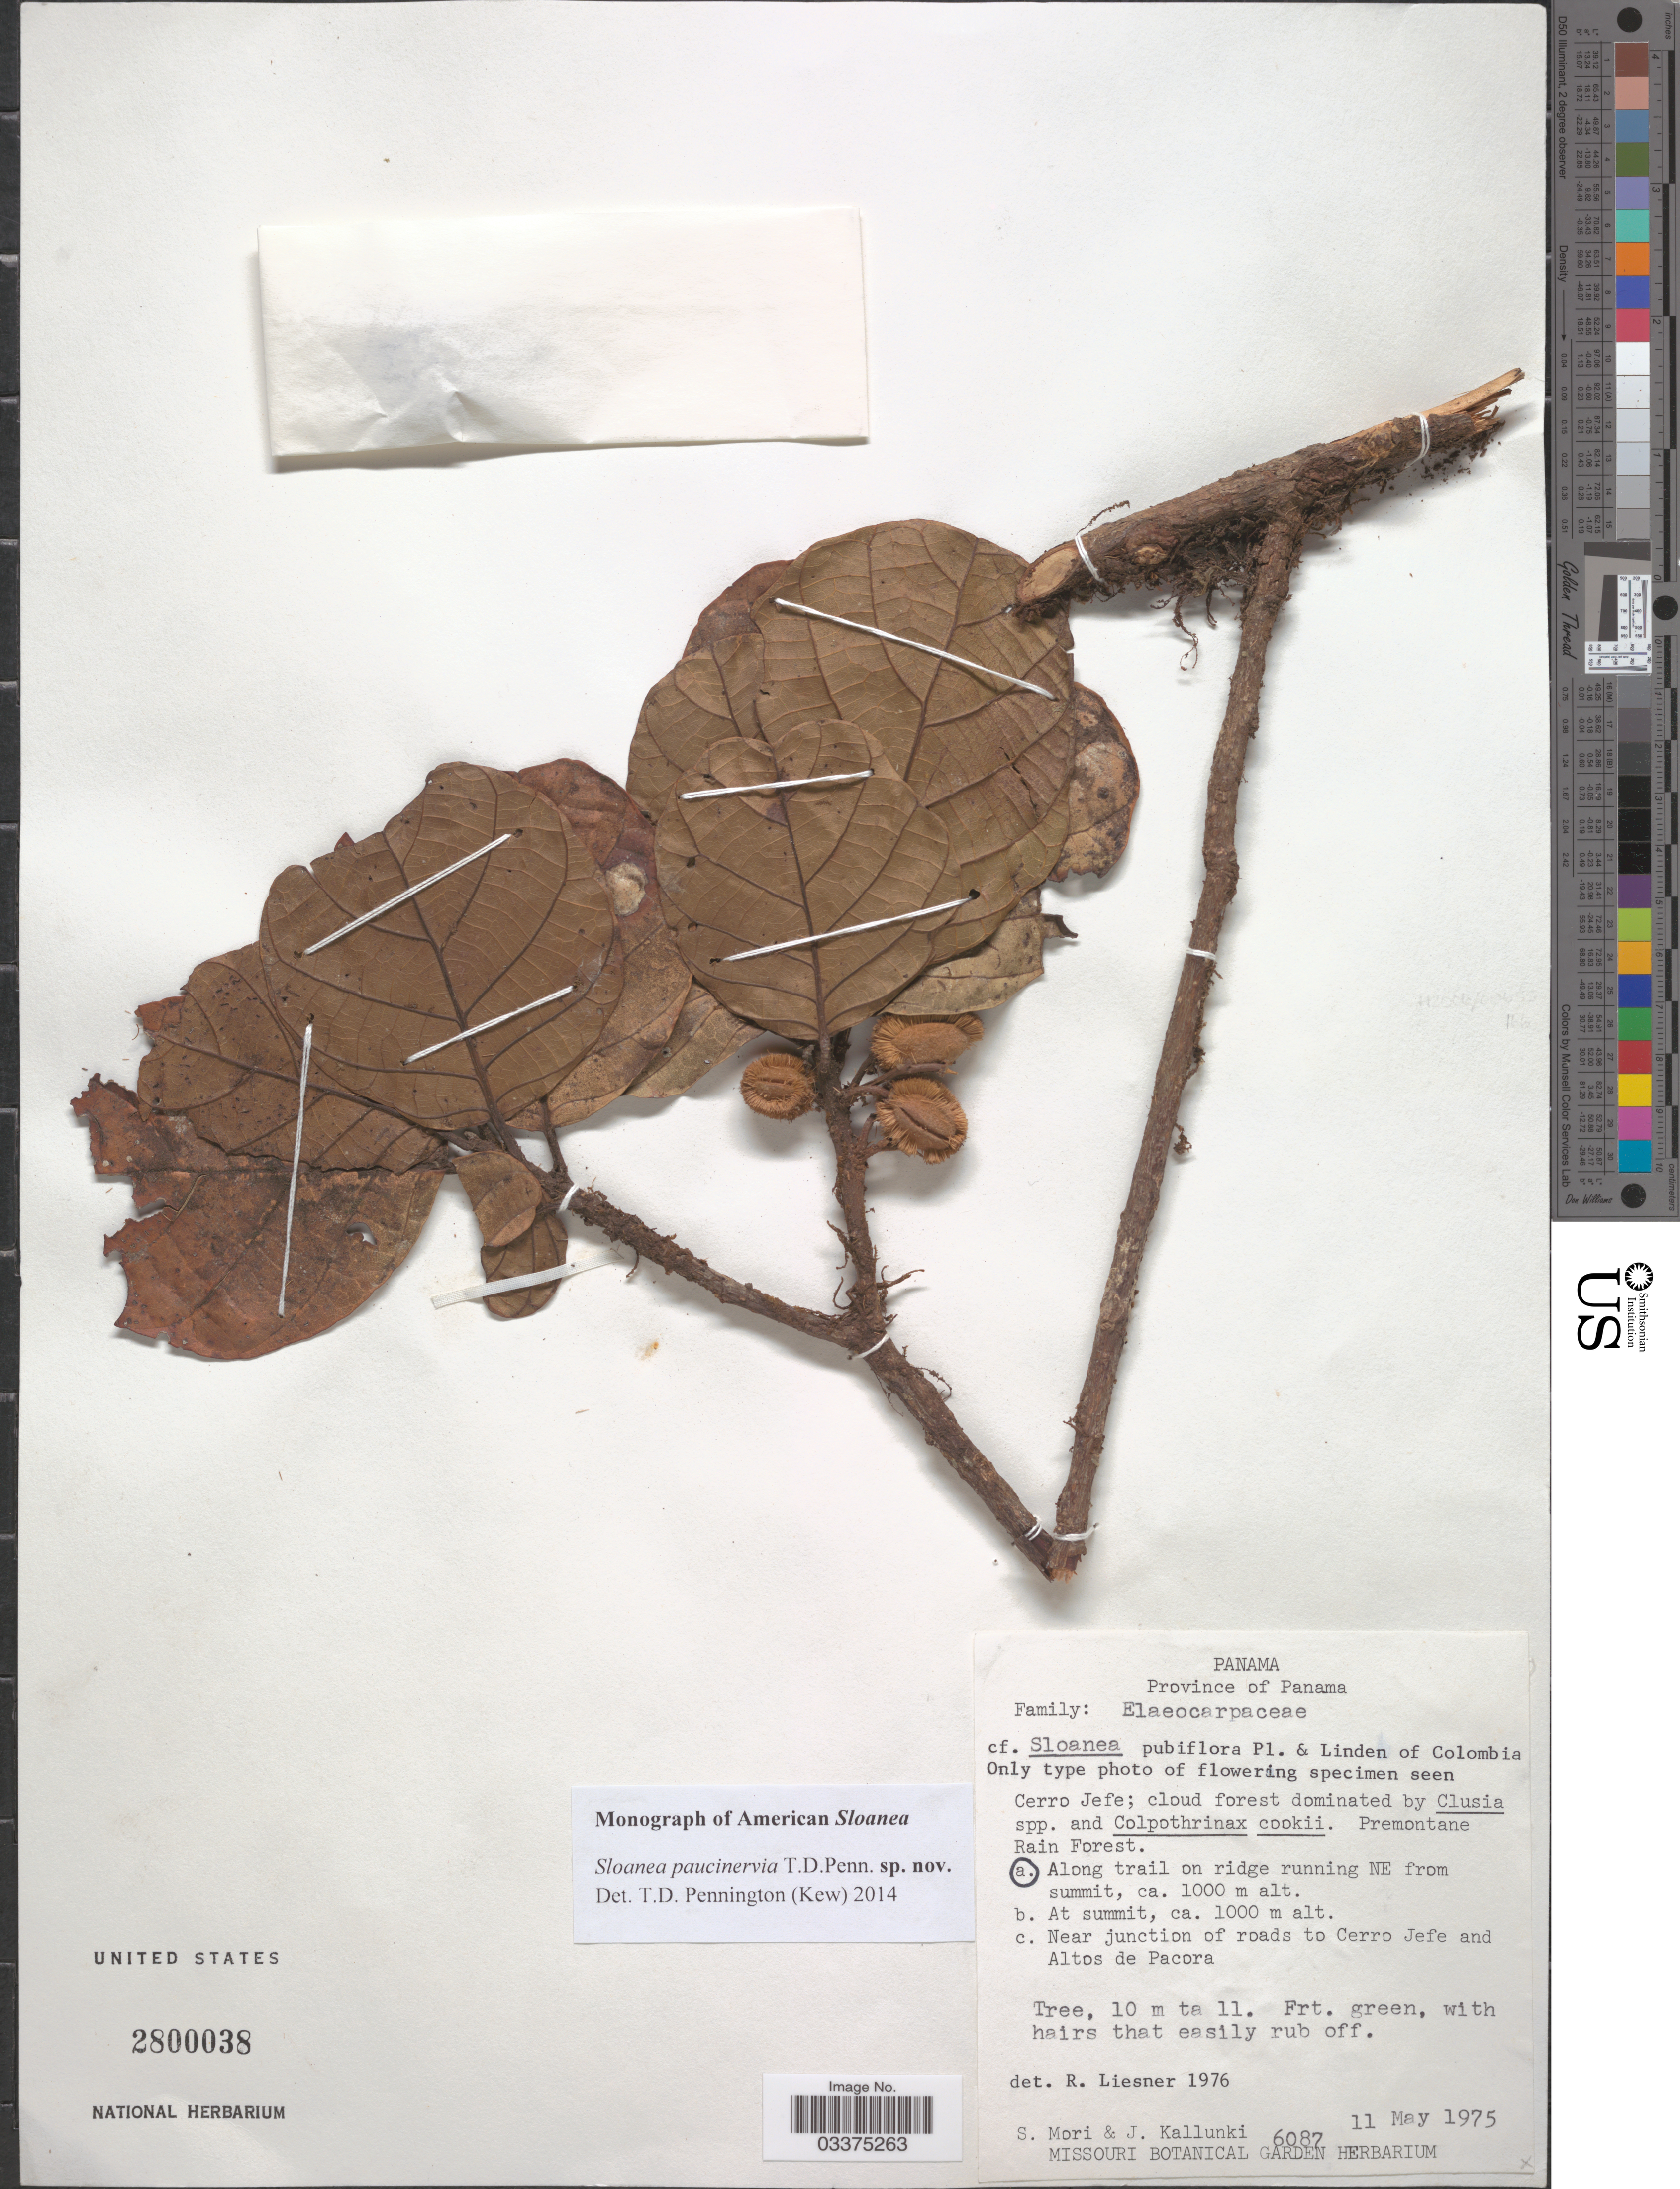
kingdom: Plantae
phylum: Tracheophyta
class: Magnoliopsida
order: Oxalidales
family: Elaeocarpaceae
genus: Sloanea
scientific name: Sloanea paucinervia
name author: T.D. Penn.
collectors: S. Mori & J. Kallunki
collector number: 6087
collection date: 1975-05-11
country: Panama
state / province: Panamá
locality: Cerro Jefe. Along trail on ridge running NE from summit.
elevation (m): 1000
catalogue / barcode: US 2800038